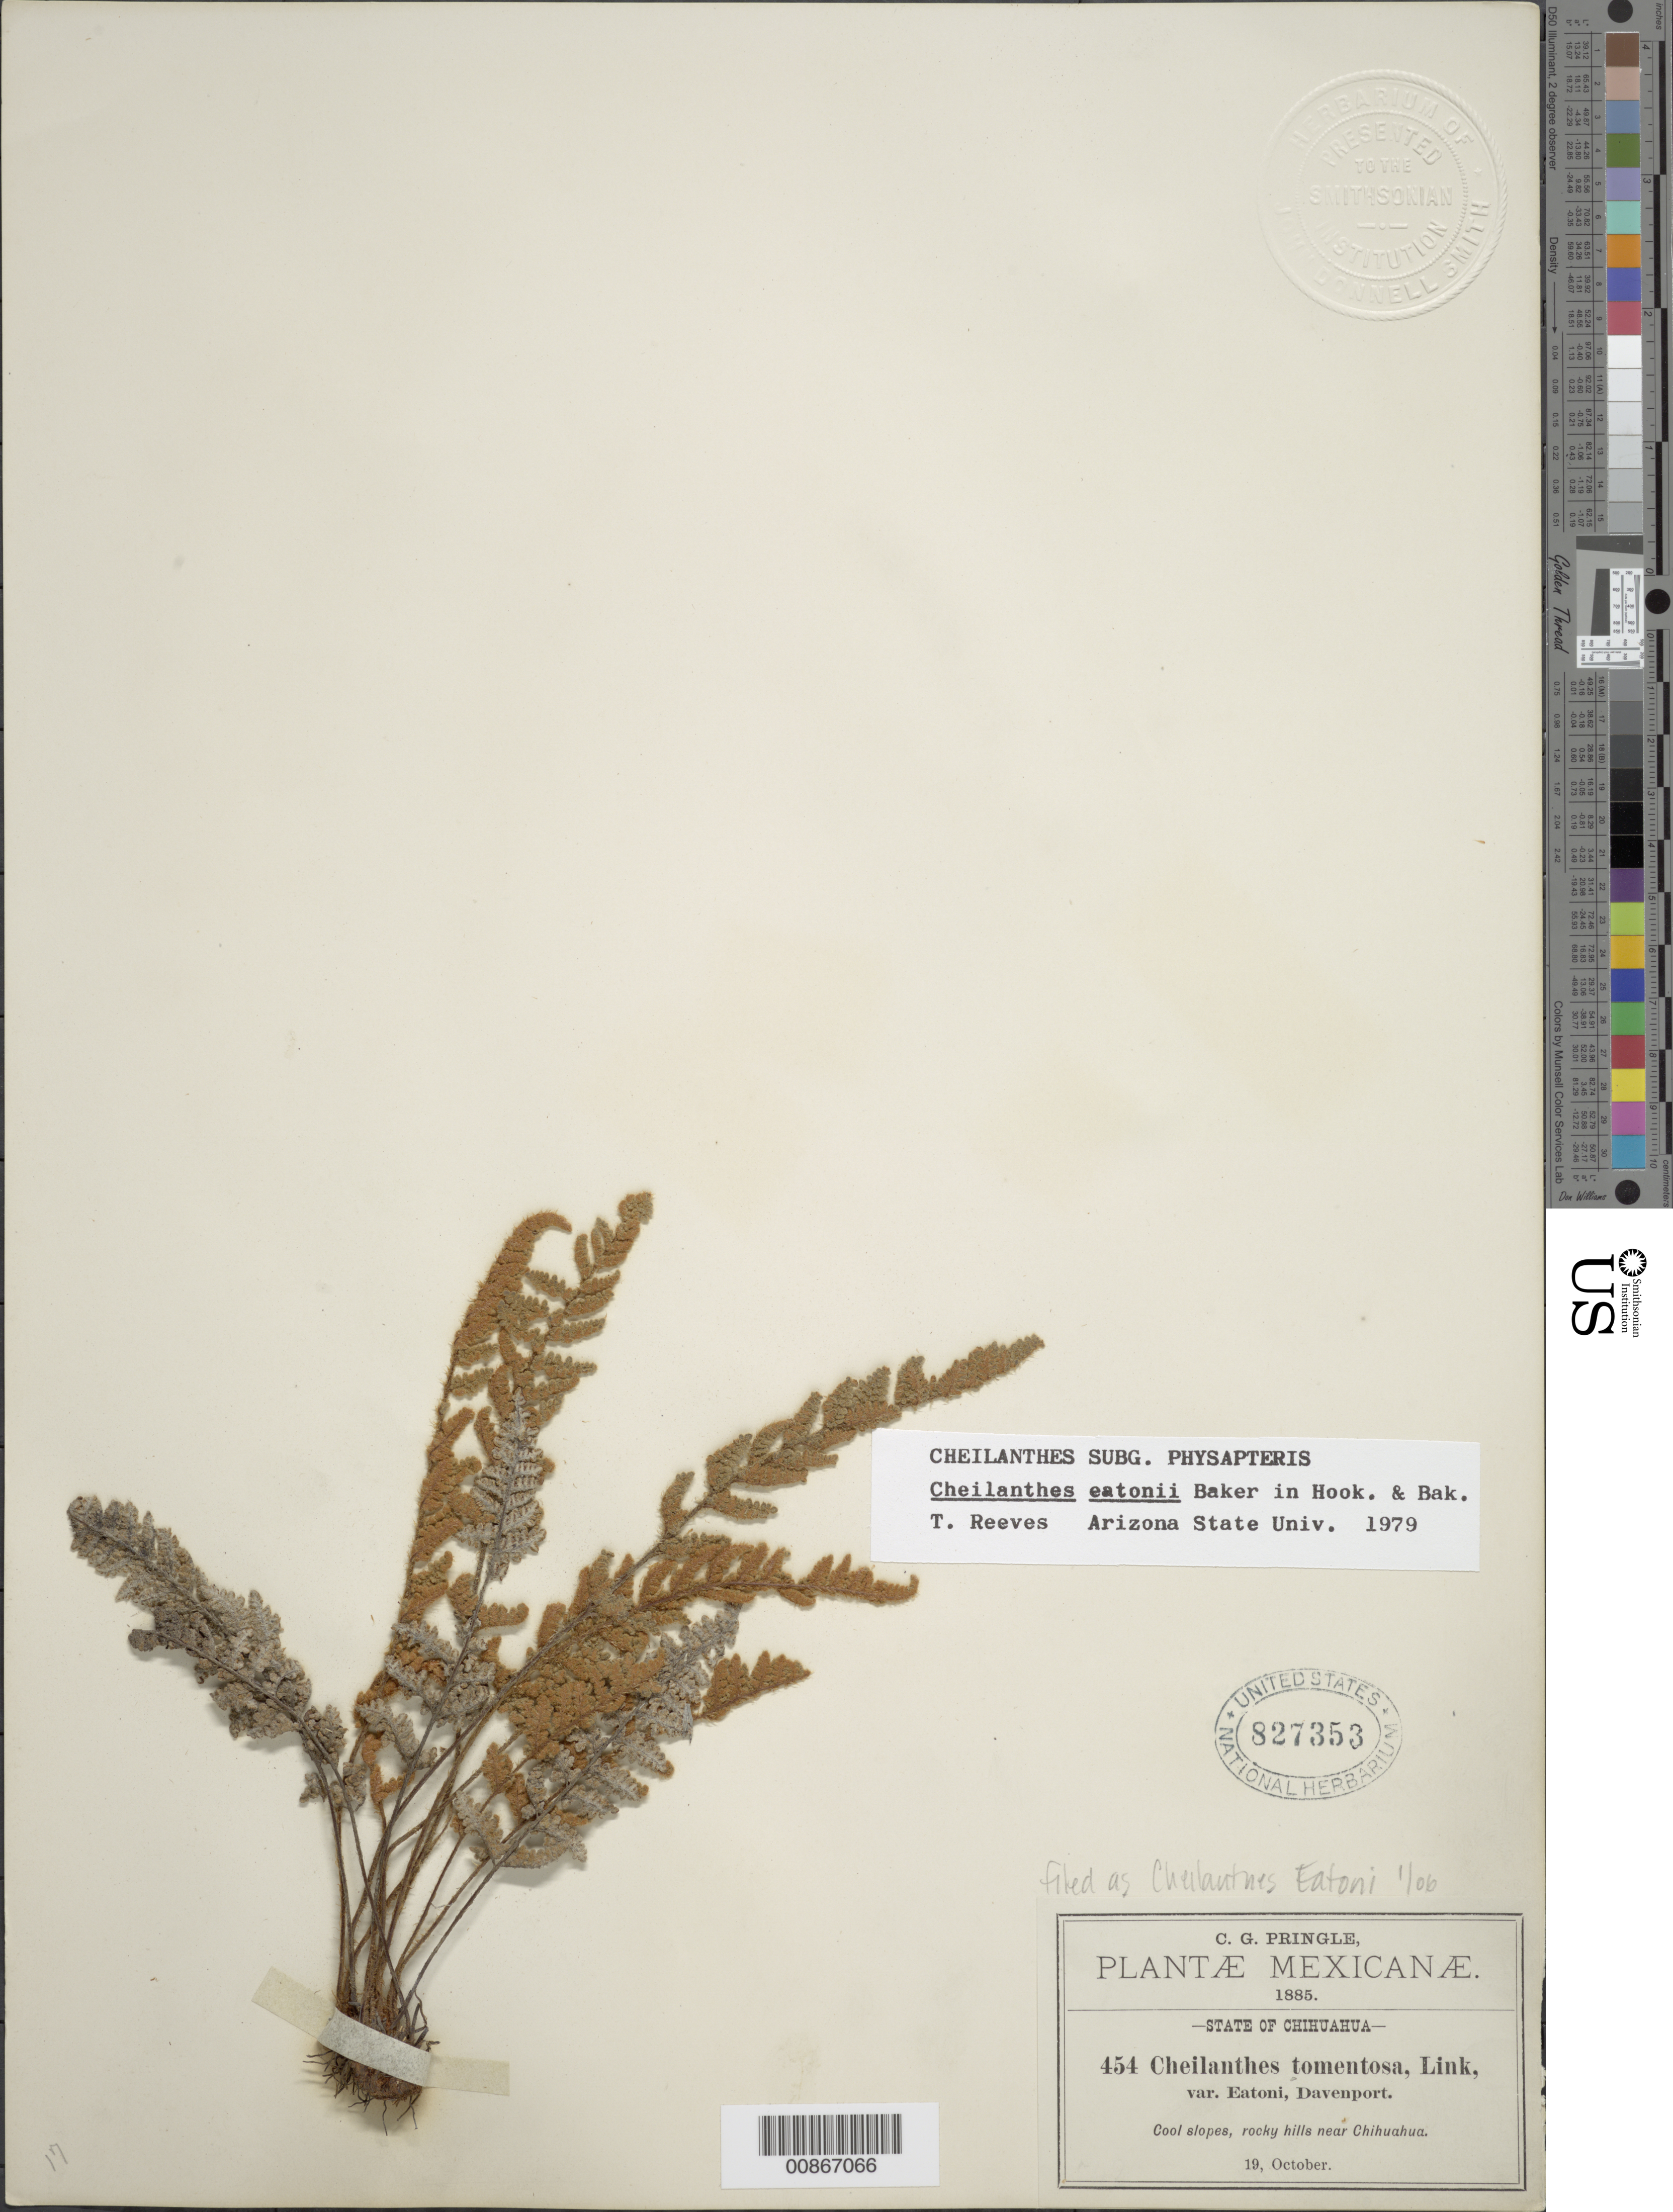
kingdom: Plantae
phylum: Tracheophyta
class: Polypodiopsida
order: Polypodiales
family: Pteridaceae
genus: Myriopteris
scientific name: Myriopteris rufa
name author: Fée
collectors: C. G. Pringle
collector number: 454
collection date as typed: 19 Oct 1885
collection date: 1885-10-19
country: Mexico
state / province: Chihuahua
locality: Near Chihuahua.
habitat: Cool slopes, rocky hills.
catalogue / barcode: US 827353